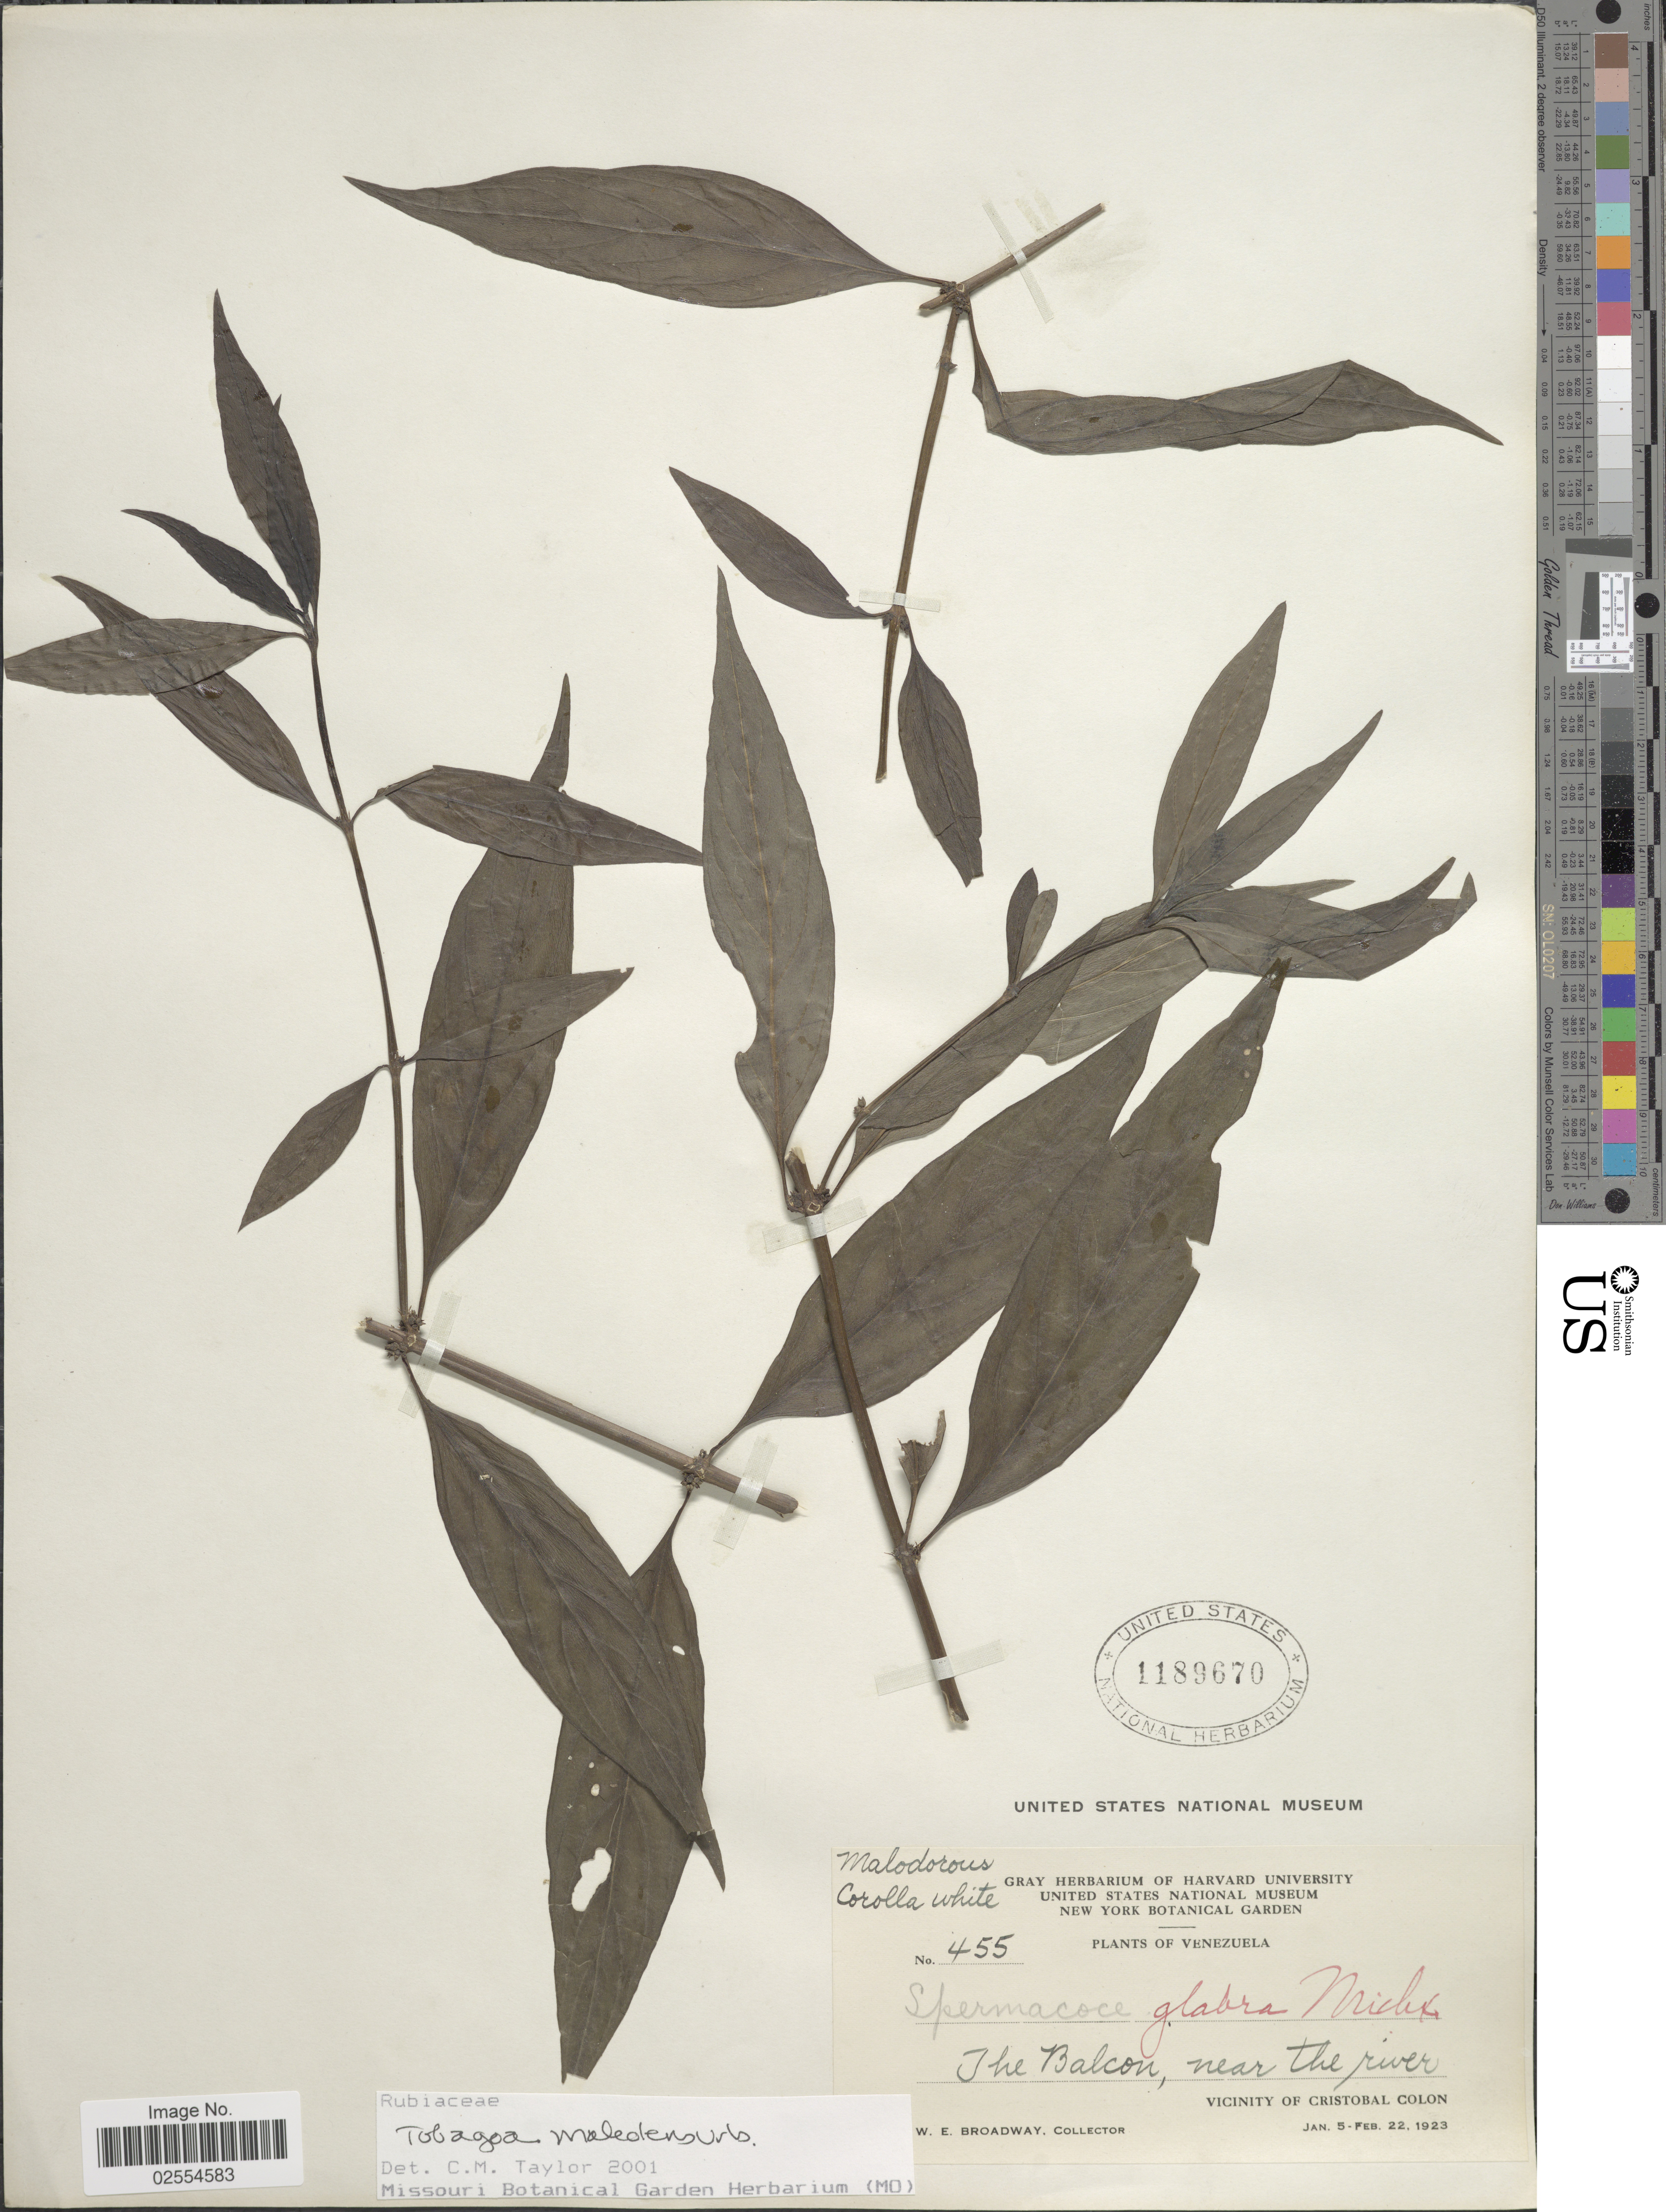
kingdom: Plantae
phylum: Tracheophyta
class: Magnoliopsida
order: Gentianales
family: Rubiaceae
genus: Tobagoa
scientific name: Tobagoa maleolens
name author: Urb.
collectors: W. E. Broadway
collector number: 455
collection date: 1923-01-05/1923-02-22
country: Venezuela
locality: The Balcon, near the river, Vicinity of Cristobal Colon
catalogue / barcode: US 1189670